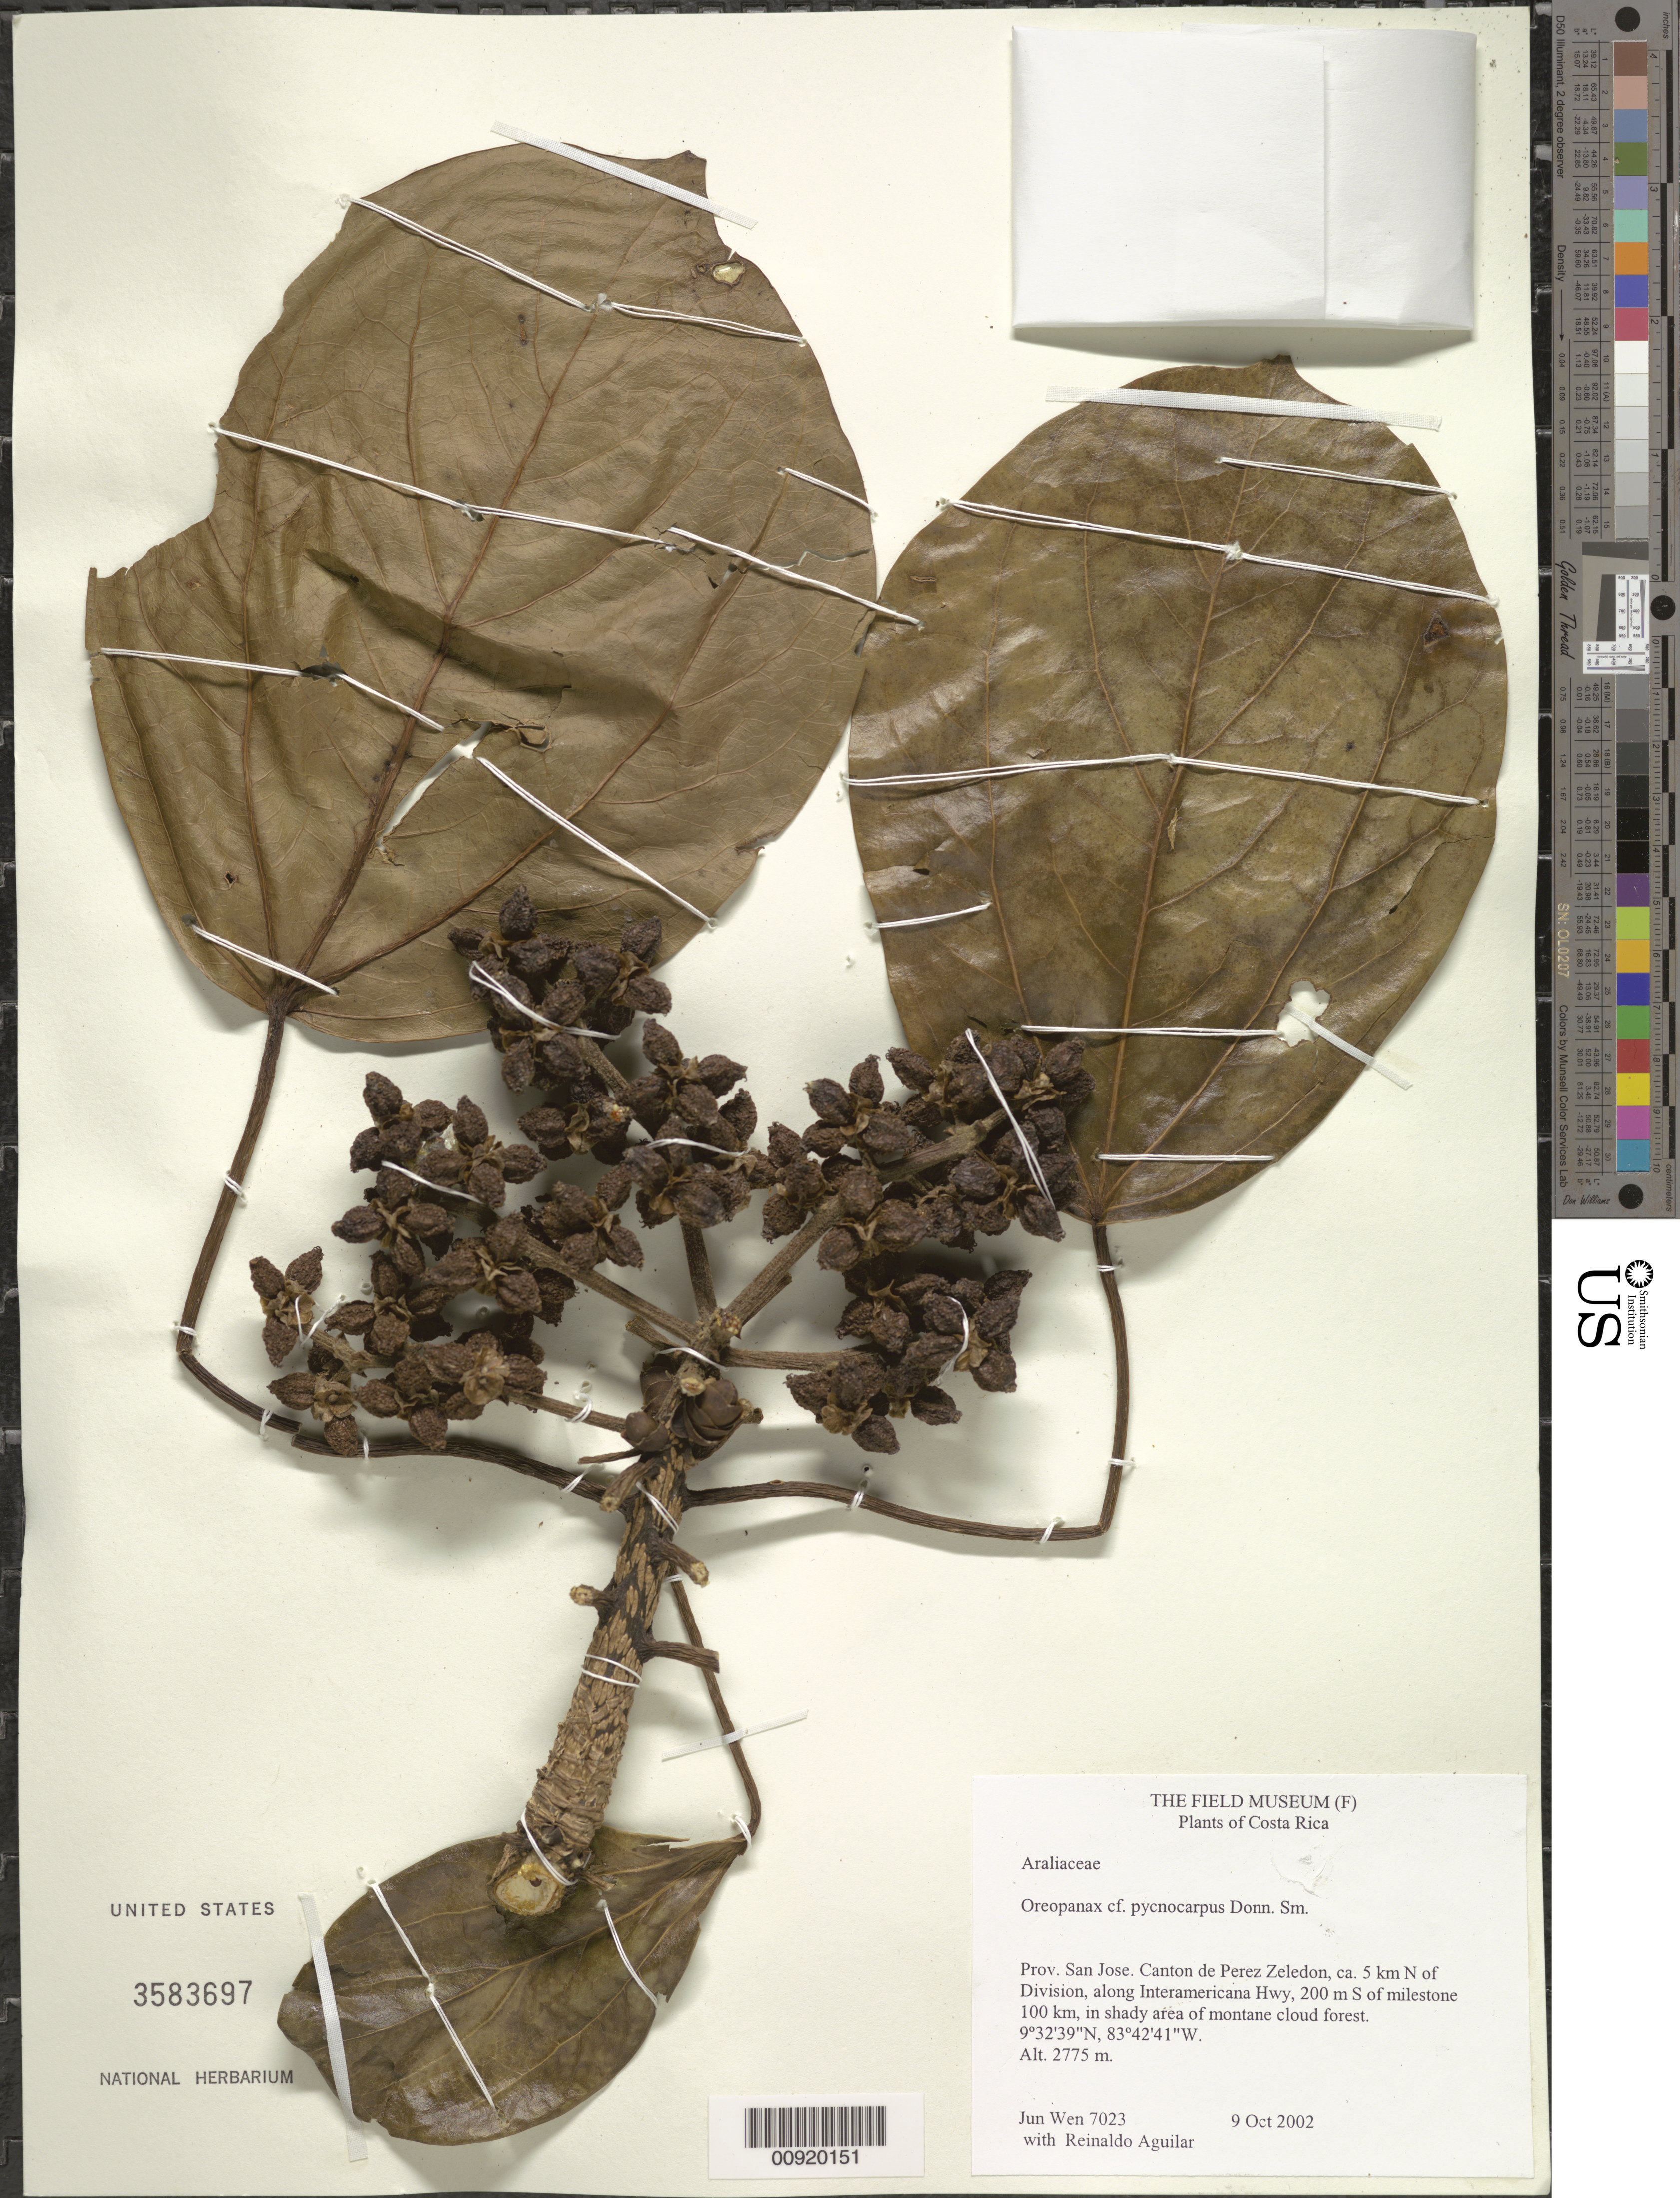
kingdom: Plantae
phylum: Tracheophyta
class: Magnoliopsida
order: Apiales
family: Araliaceae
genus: Oreopanax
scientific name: Oreopanax pycnocarpus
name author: Donn. Sm.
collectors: J. Wen & R. Aguilar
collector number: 7023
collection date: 2002-10-09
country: Costa Rica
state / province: San Jose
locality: Canton de Perez Zeledon, ca. 5 km N of Division, along Interamicana Hwy, 200m S of milestone 100 km, in shady area of montane cloud forest.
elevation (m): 2775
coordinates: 9 32 39 N, 83 42 41 W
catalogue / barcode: US 3583697